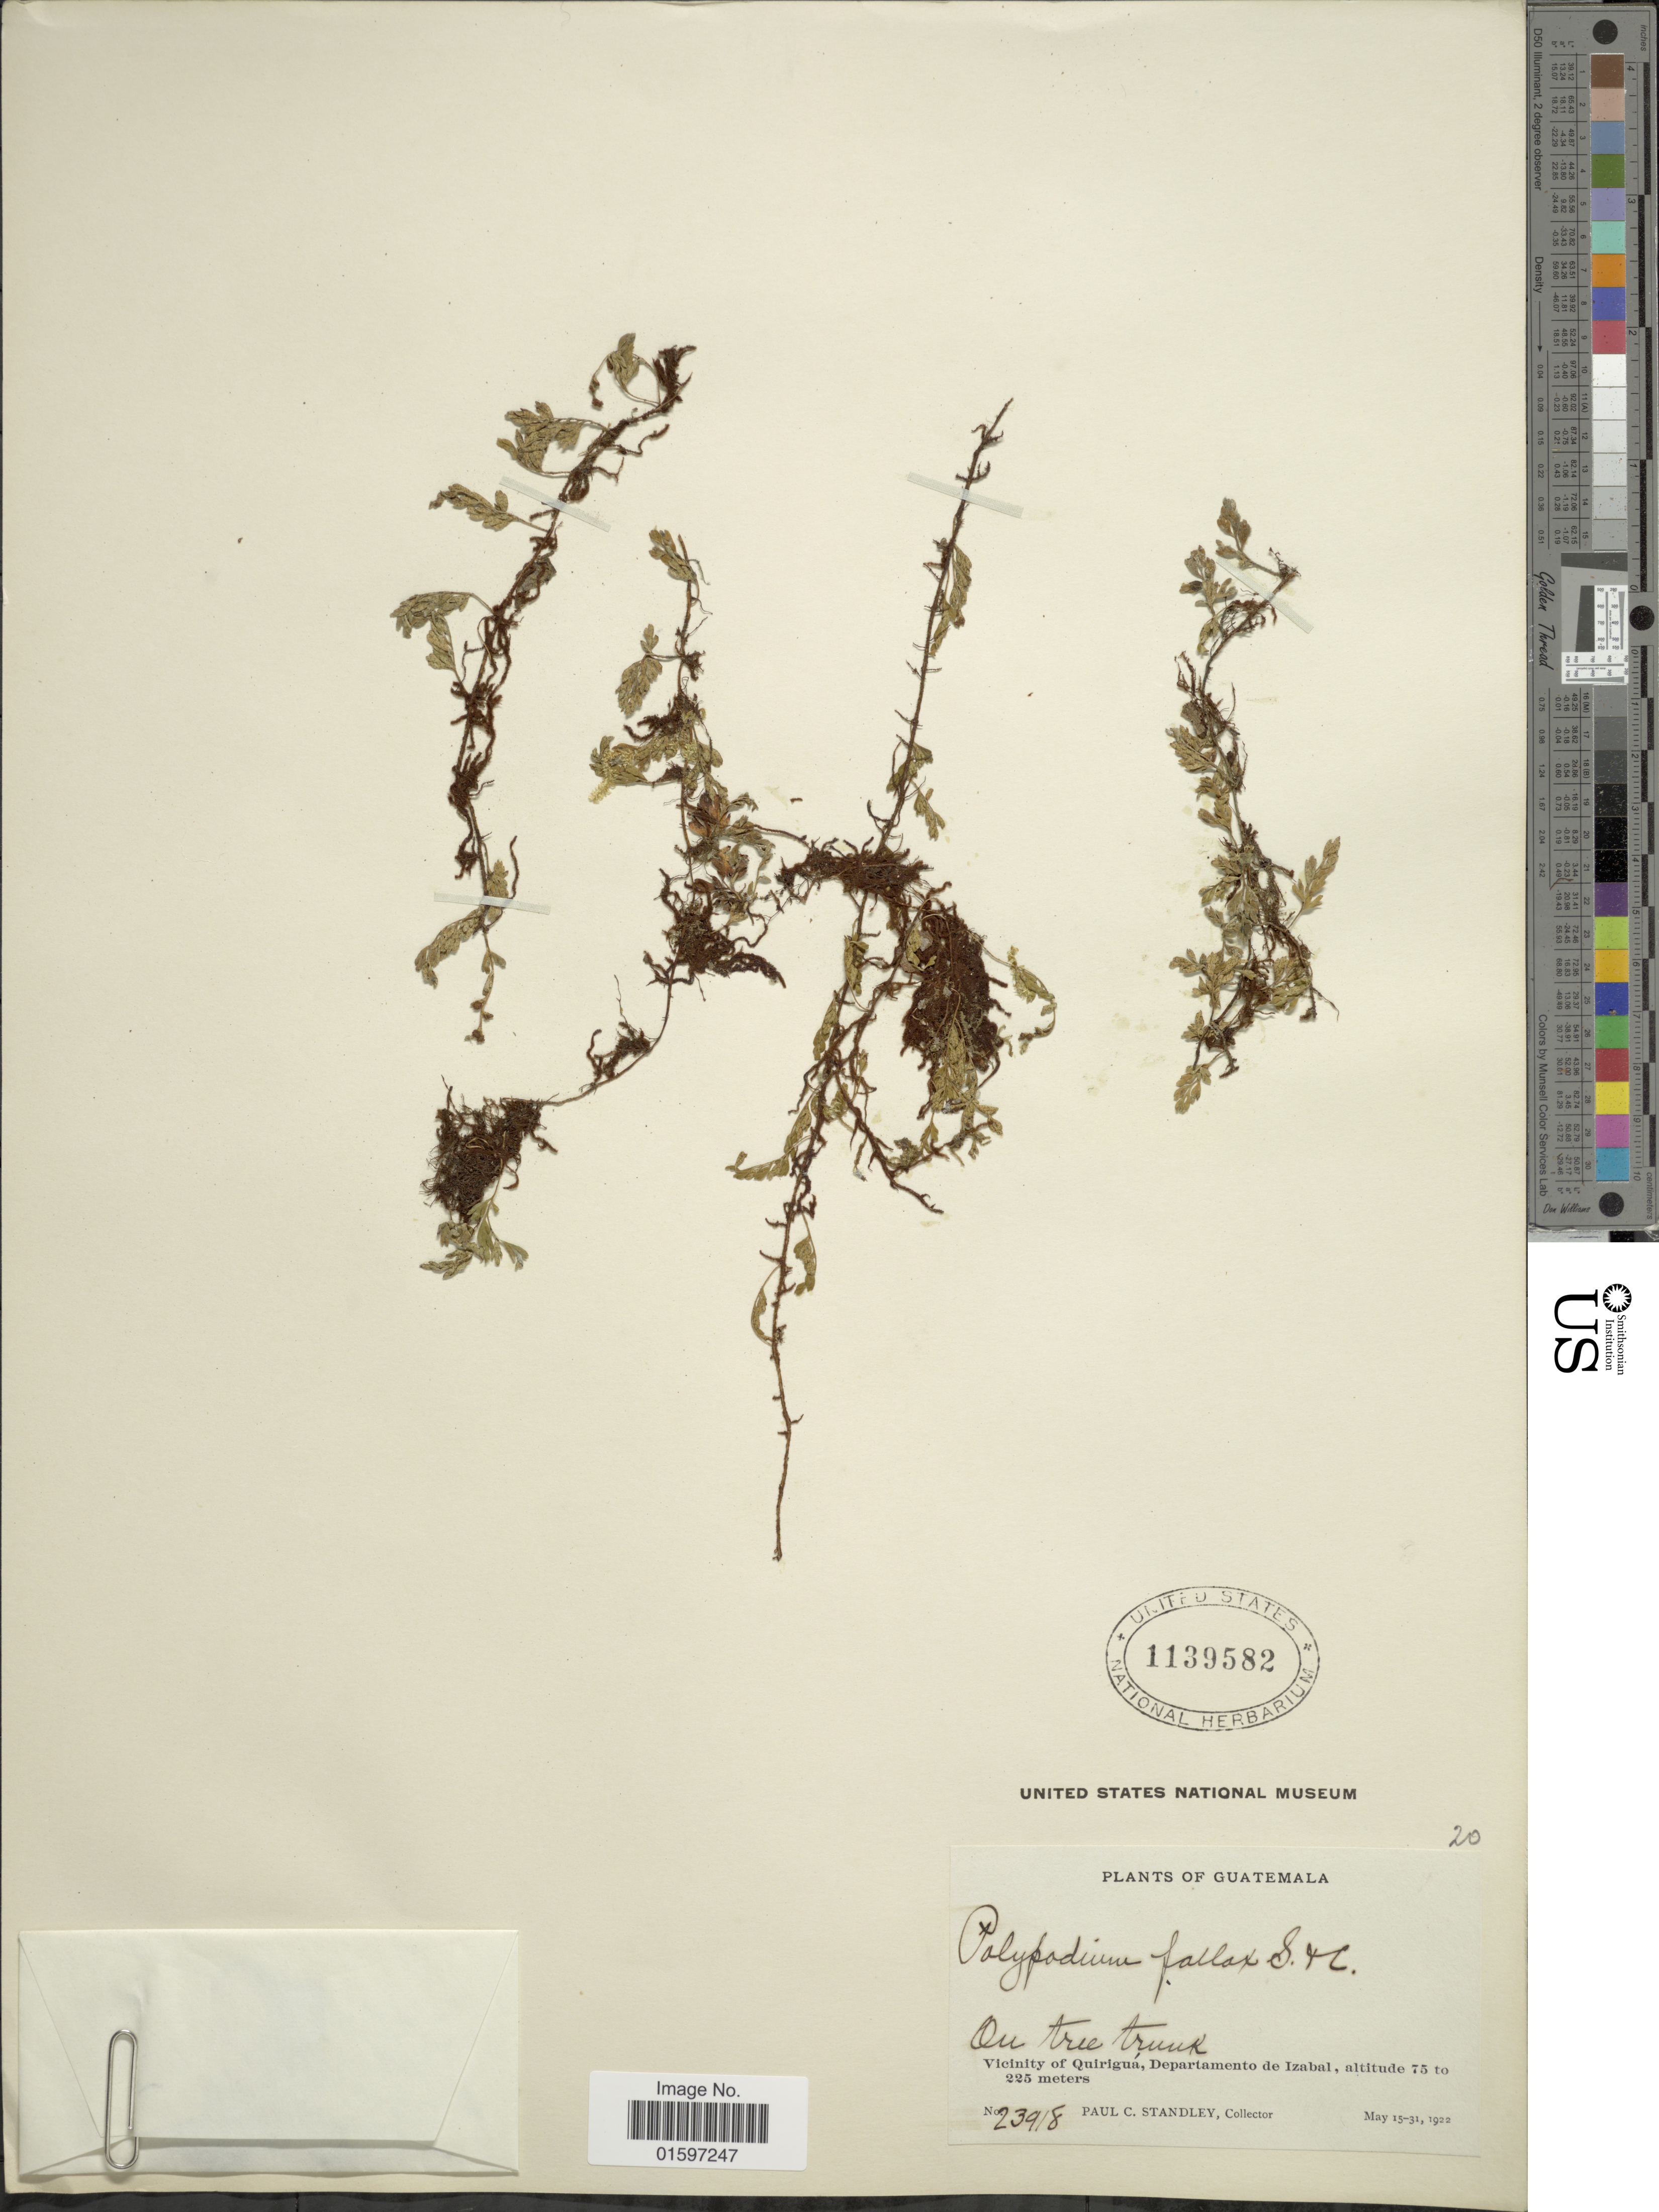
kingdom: Plantae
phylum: Tracheophyta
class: Polypodiopsida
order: Polypodiales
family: Polypodiaceae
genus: Pleopeltis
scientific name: Pleopeltis fallax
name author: (Schltdl. & Cham.) Mickel & Beitel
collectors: P. C. Standley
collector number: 23918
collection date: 1922-05-15/1922-05-31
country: Guatemala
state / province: Izabal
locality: Vicinity of Quirigua, Departamento de Izabal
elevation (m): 75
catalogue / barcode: US 1139582